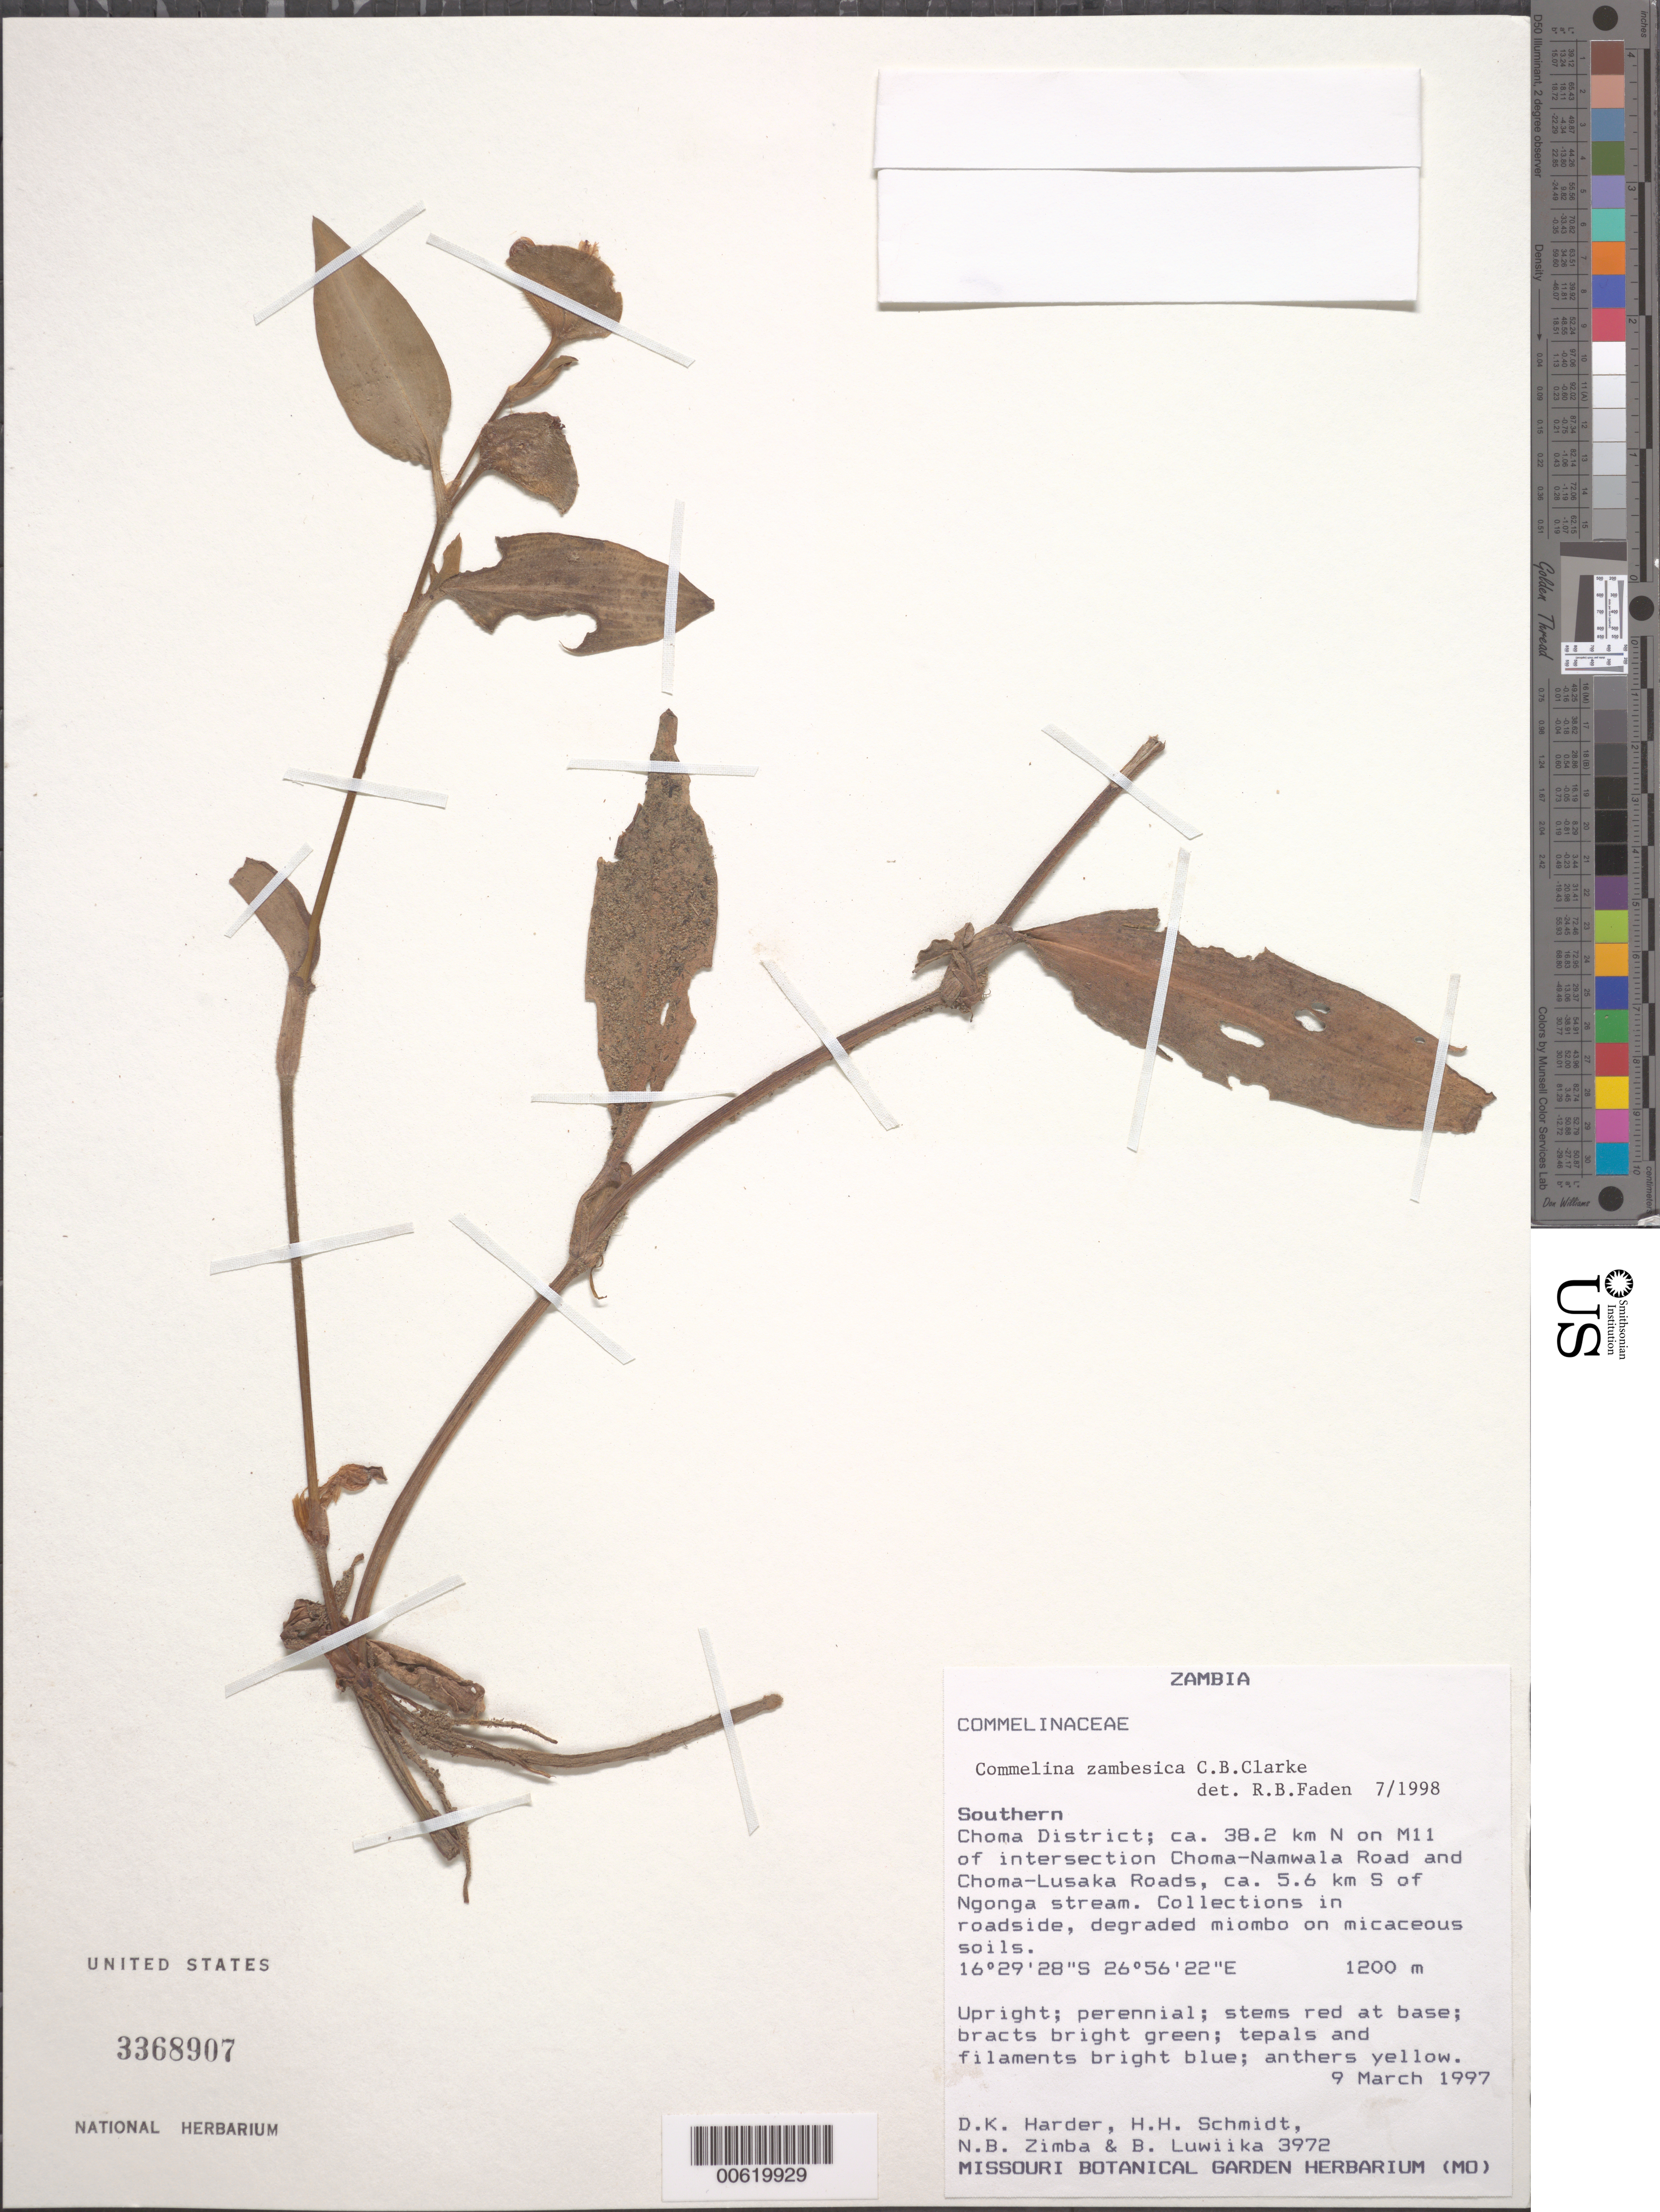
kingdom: Plantae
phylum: Tracheophyta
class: Liliopsida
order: Commelinales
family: Commelinaceae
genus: Commelina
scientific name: Commelina zambesica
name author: C.B. Clarke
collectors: D. Harder, H. H. Schmidt, N. B. Zimba & B. Luwiika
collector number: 3972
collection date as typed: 09 Mar 1997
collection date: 1997-03-09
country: Zambia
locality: Choma dist., n on m11 of intersection choma-namwala road, s of ngonga stream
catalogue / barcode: US 3368907